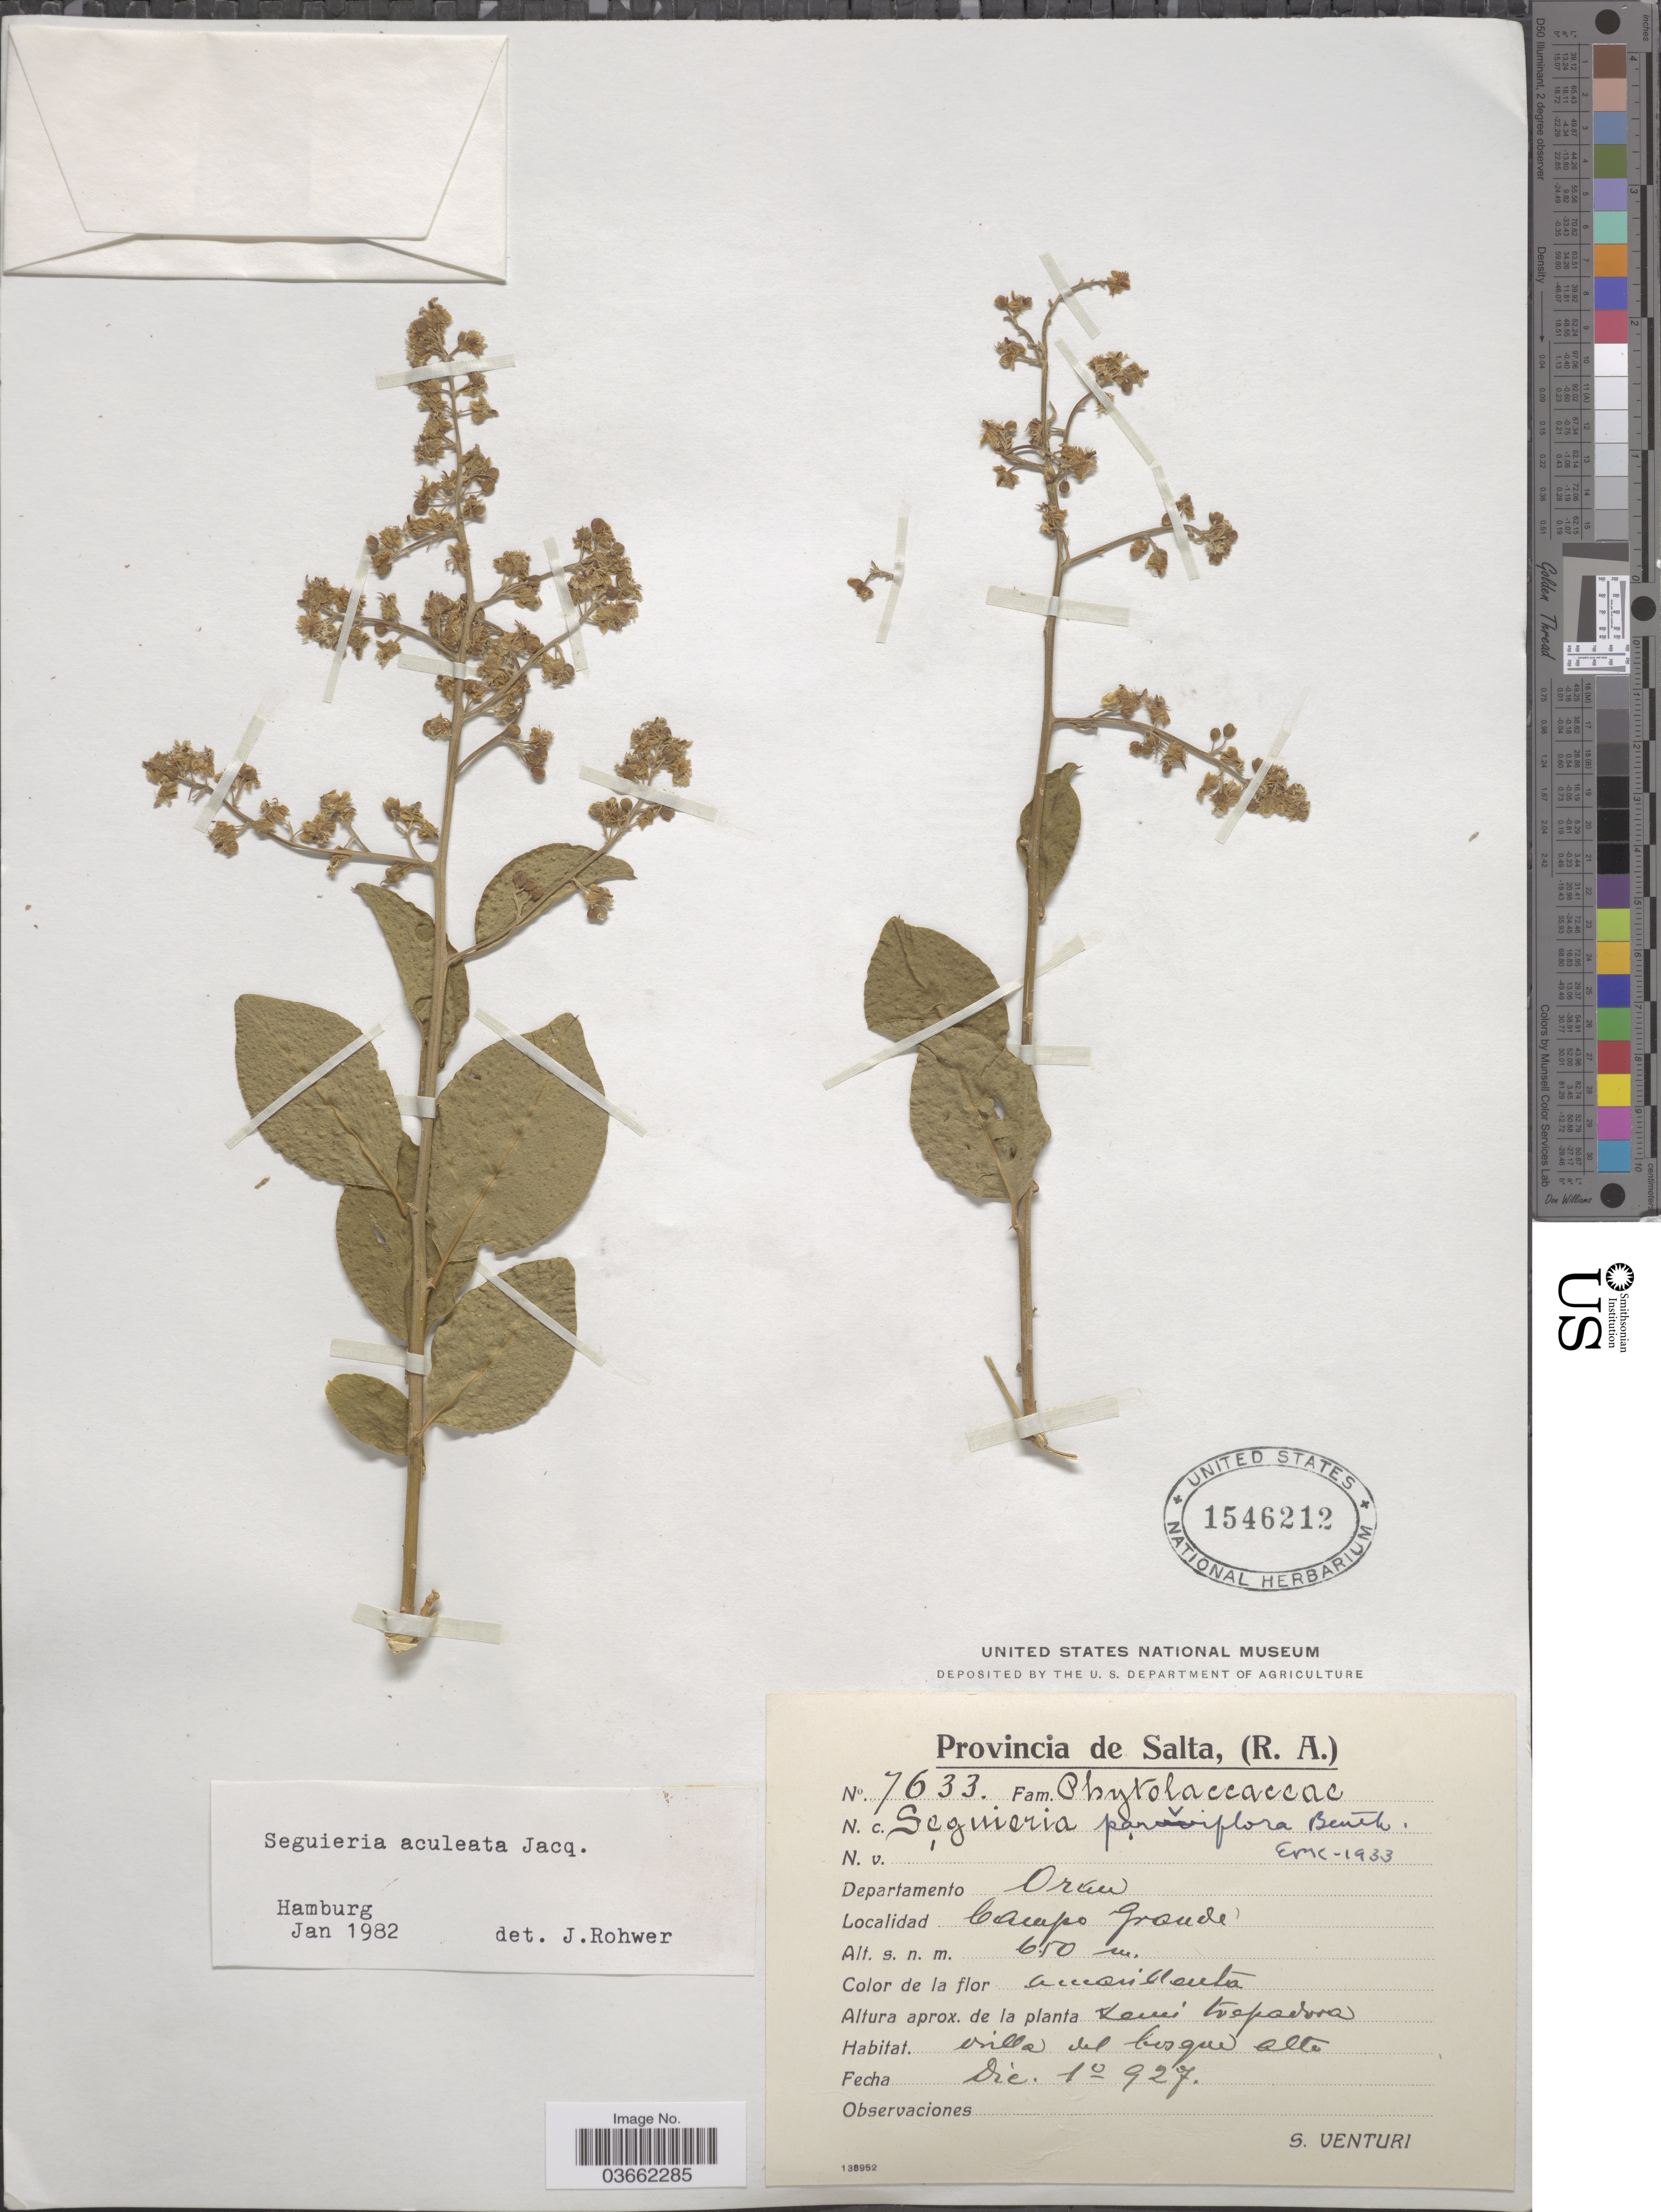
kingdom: Plantae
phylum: Tracheophyta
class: Magnoliopsida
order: Caryophyllales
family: Phytolaccaceae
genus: Seguieria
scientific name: Seguieria aculeata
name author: Jacq.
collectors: S. Venturi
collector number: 7633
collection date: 1927-12-01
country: Argentina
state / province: Salta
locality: Departamento Orán Campo Grande.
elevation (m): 650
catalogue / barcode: US 1546212